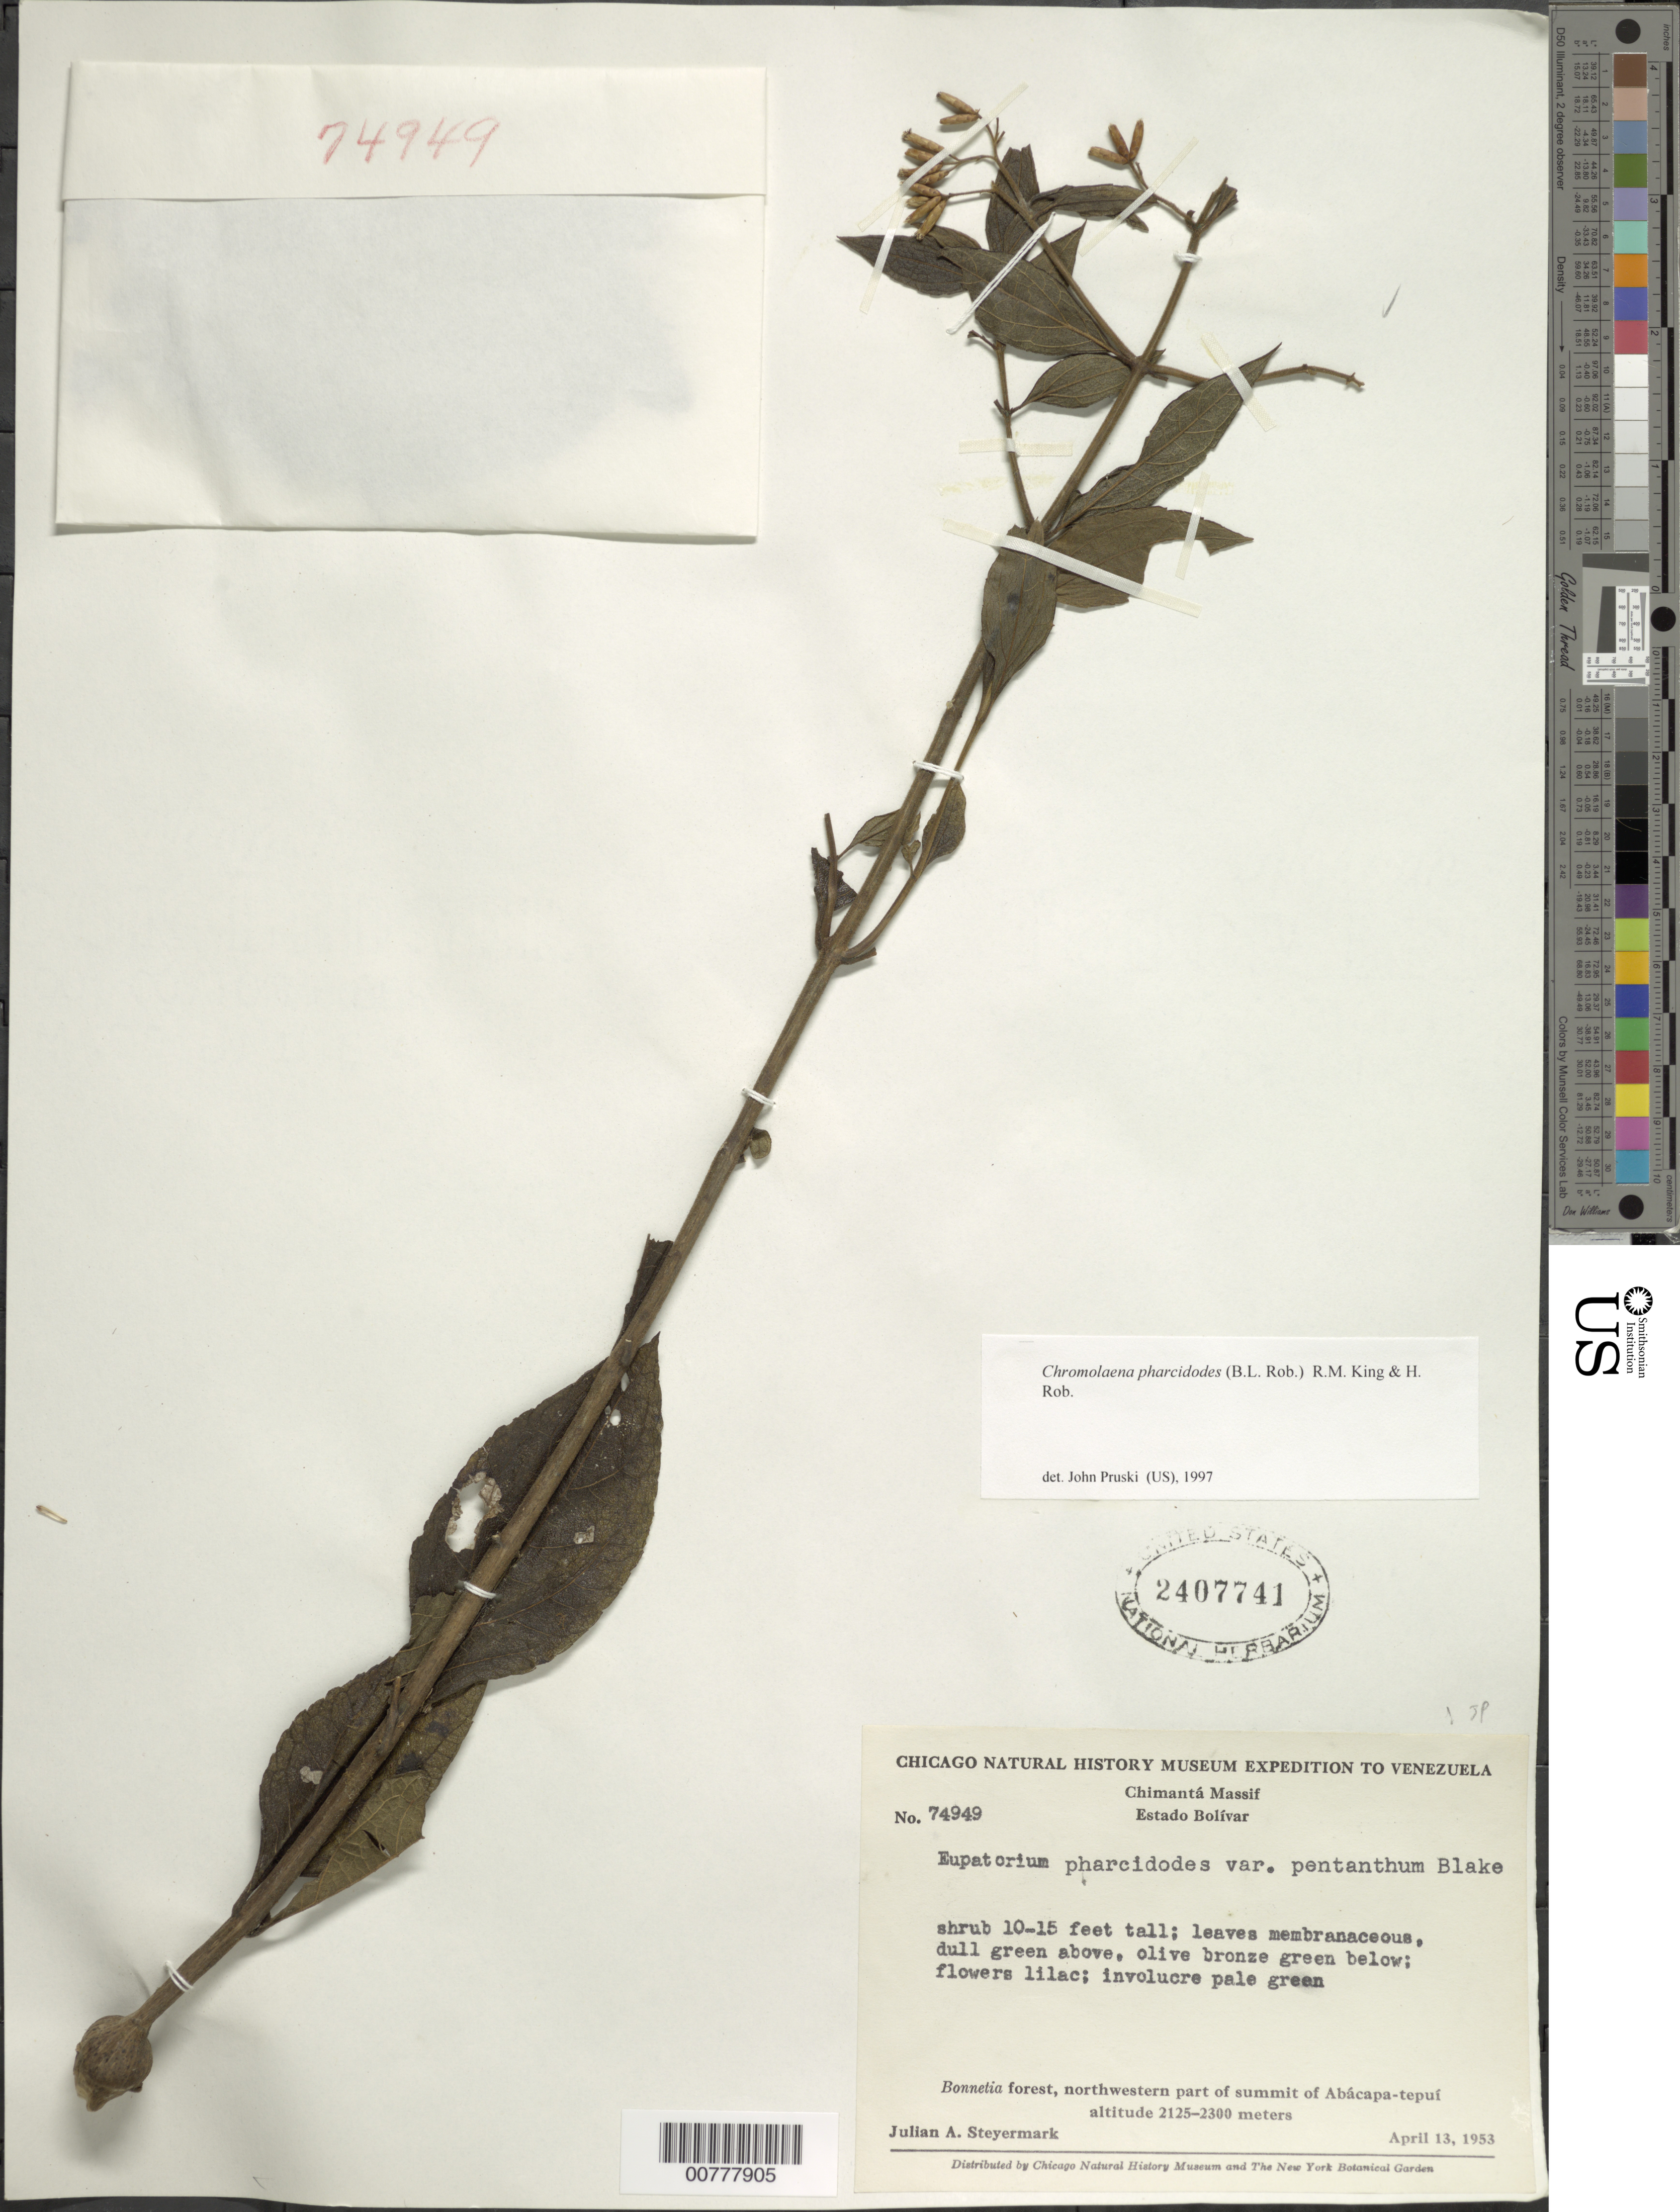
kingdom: Plantae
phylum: Tracheophyta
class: Magnoliopsida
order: Asterales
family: Asteraceae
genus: Chromolaena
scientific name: Chromolaena pharcidodes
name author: (B.L. Rob.) R.M. King & H. Rob.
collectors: J. Steyermark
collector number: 74949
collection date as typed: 13-Apr-53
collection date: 1953-04-13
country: Venezuela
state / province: Bolívar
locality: Chimantá Massif, Abácapa-tepuí, northwest summit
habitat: Bonnetia forest.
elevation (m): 2125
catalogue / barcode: US 2407741